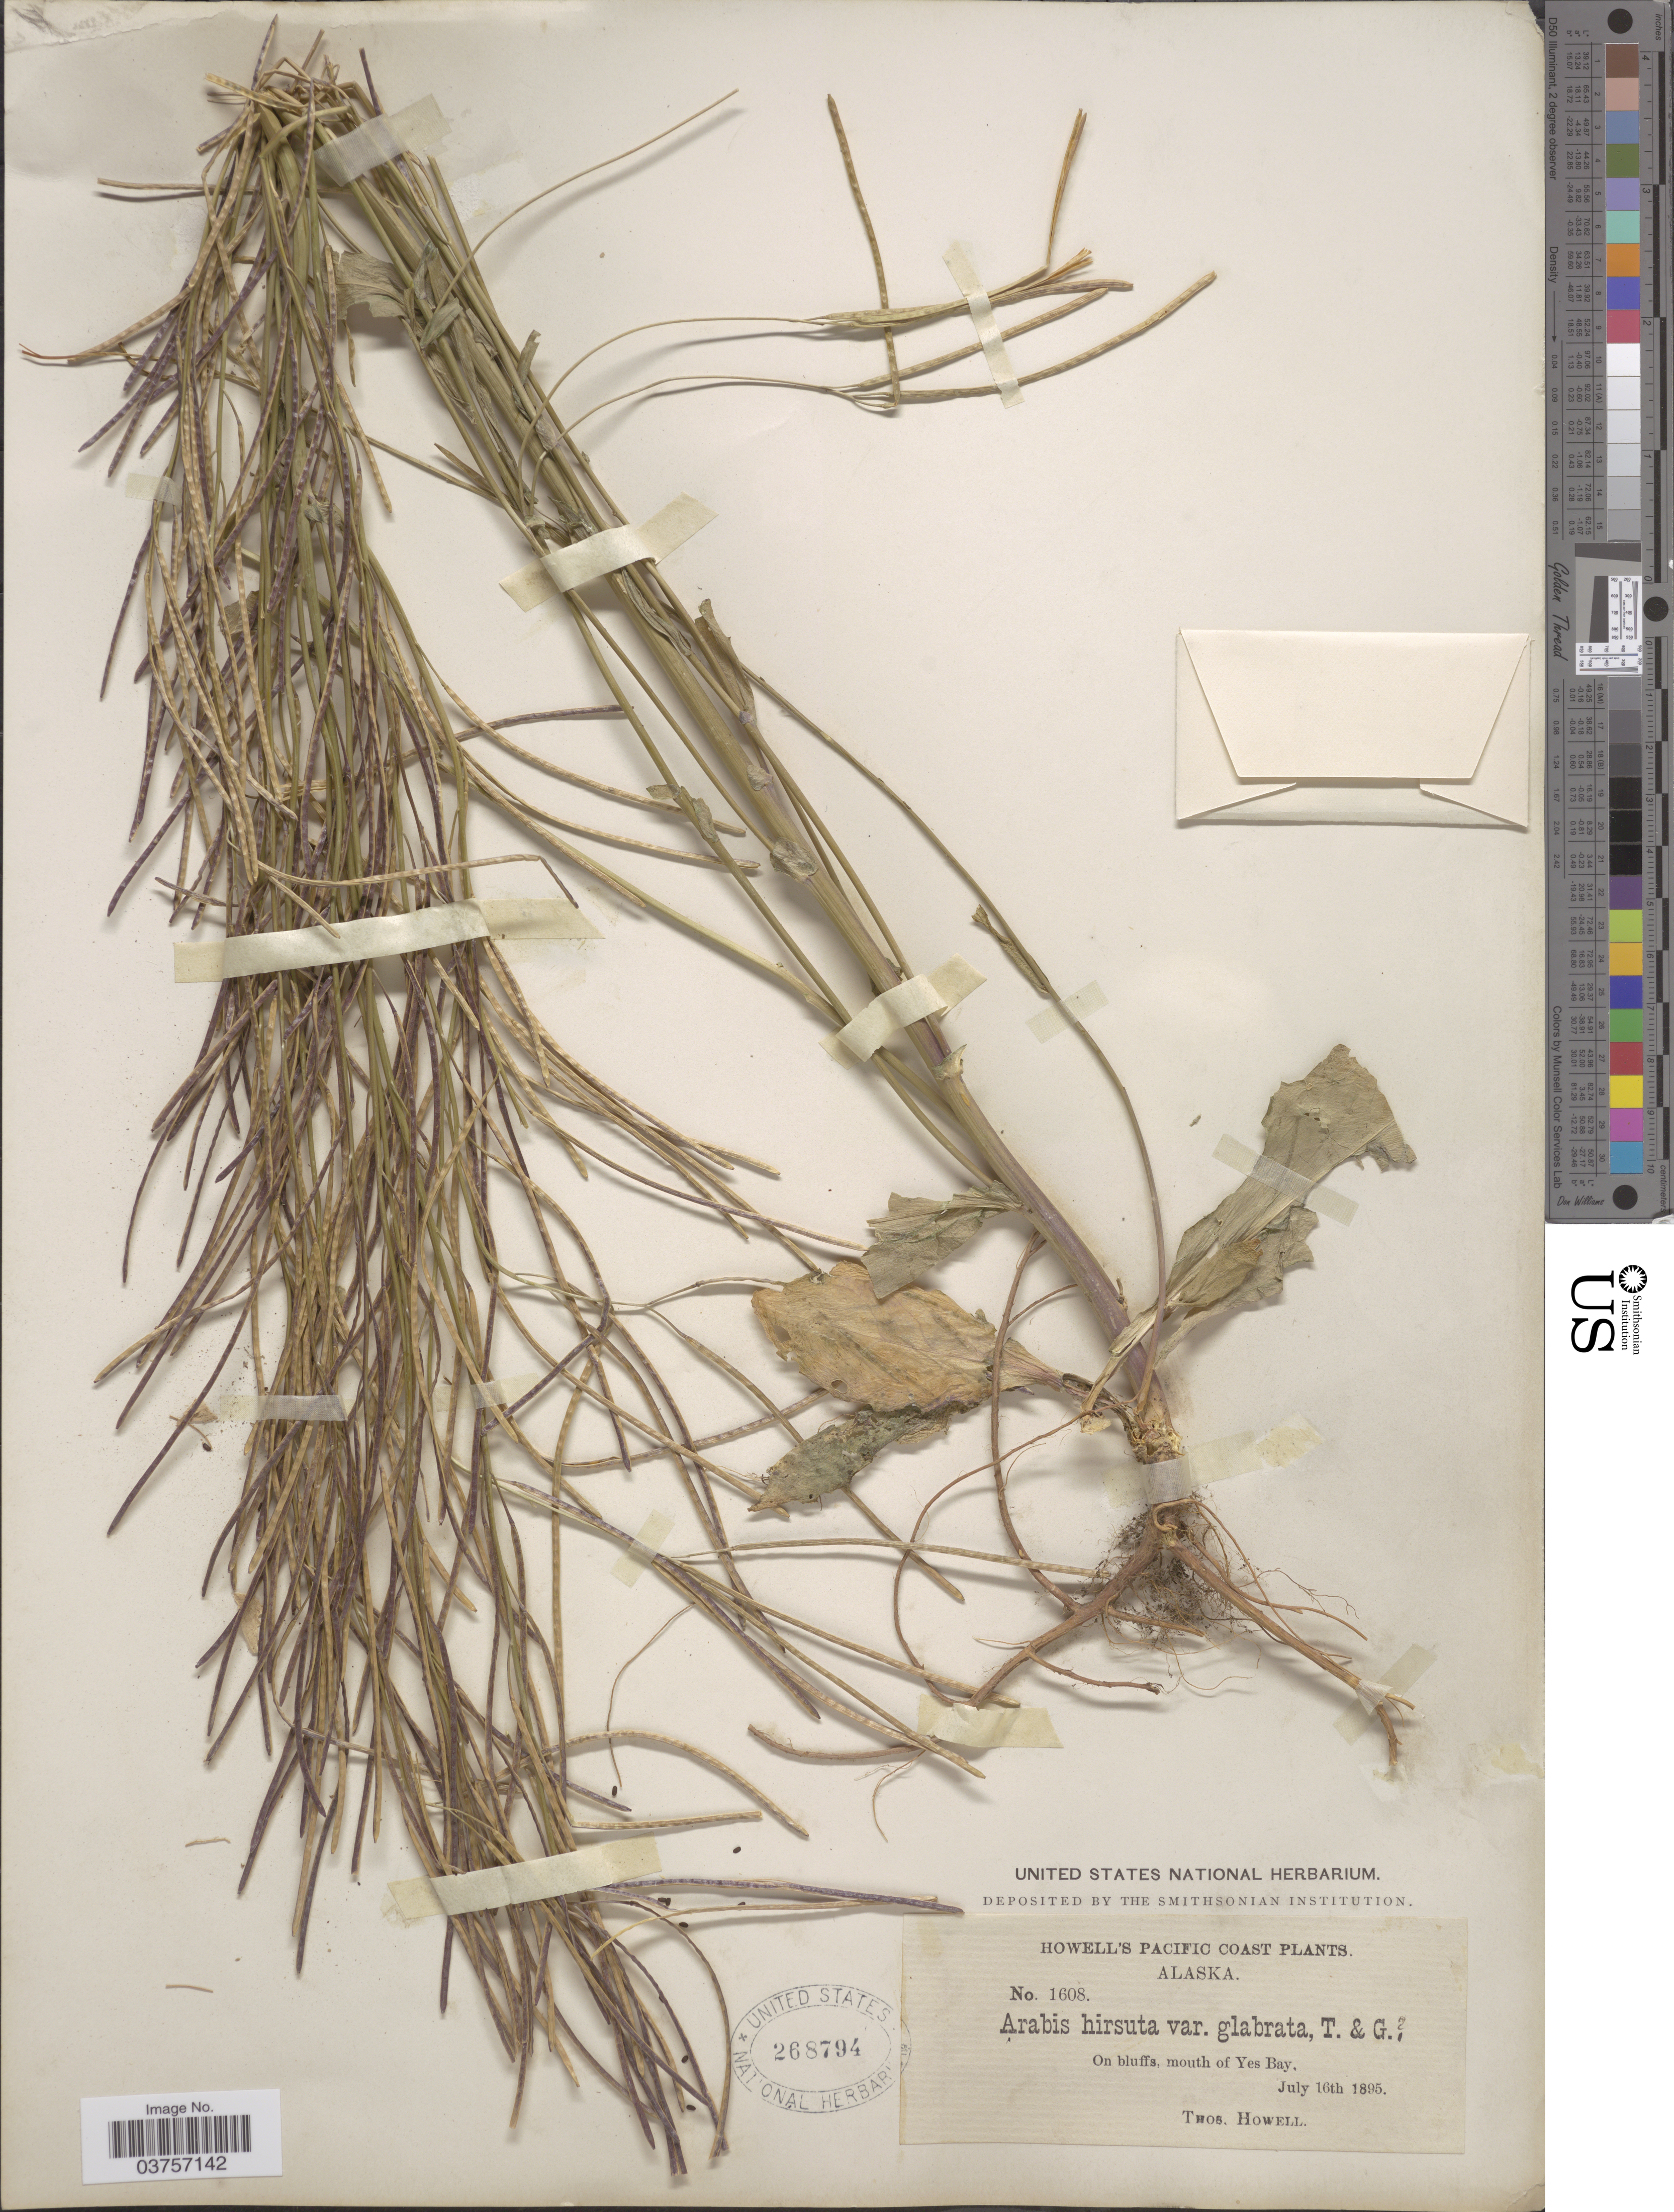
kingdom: Plantae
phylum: Tracheophyta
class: Magnoliopsida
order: Brassicales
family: Brassicaceae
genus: Arabis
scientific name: Arabis hirsuta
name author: (L.) Scop.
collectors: T. Howell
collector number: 1608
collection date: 1895-07-16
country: United States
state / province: Alaska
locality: Pacific Coast. On bluffs, mouth of Yes Bay.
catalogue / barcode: US 268794